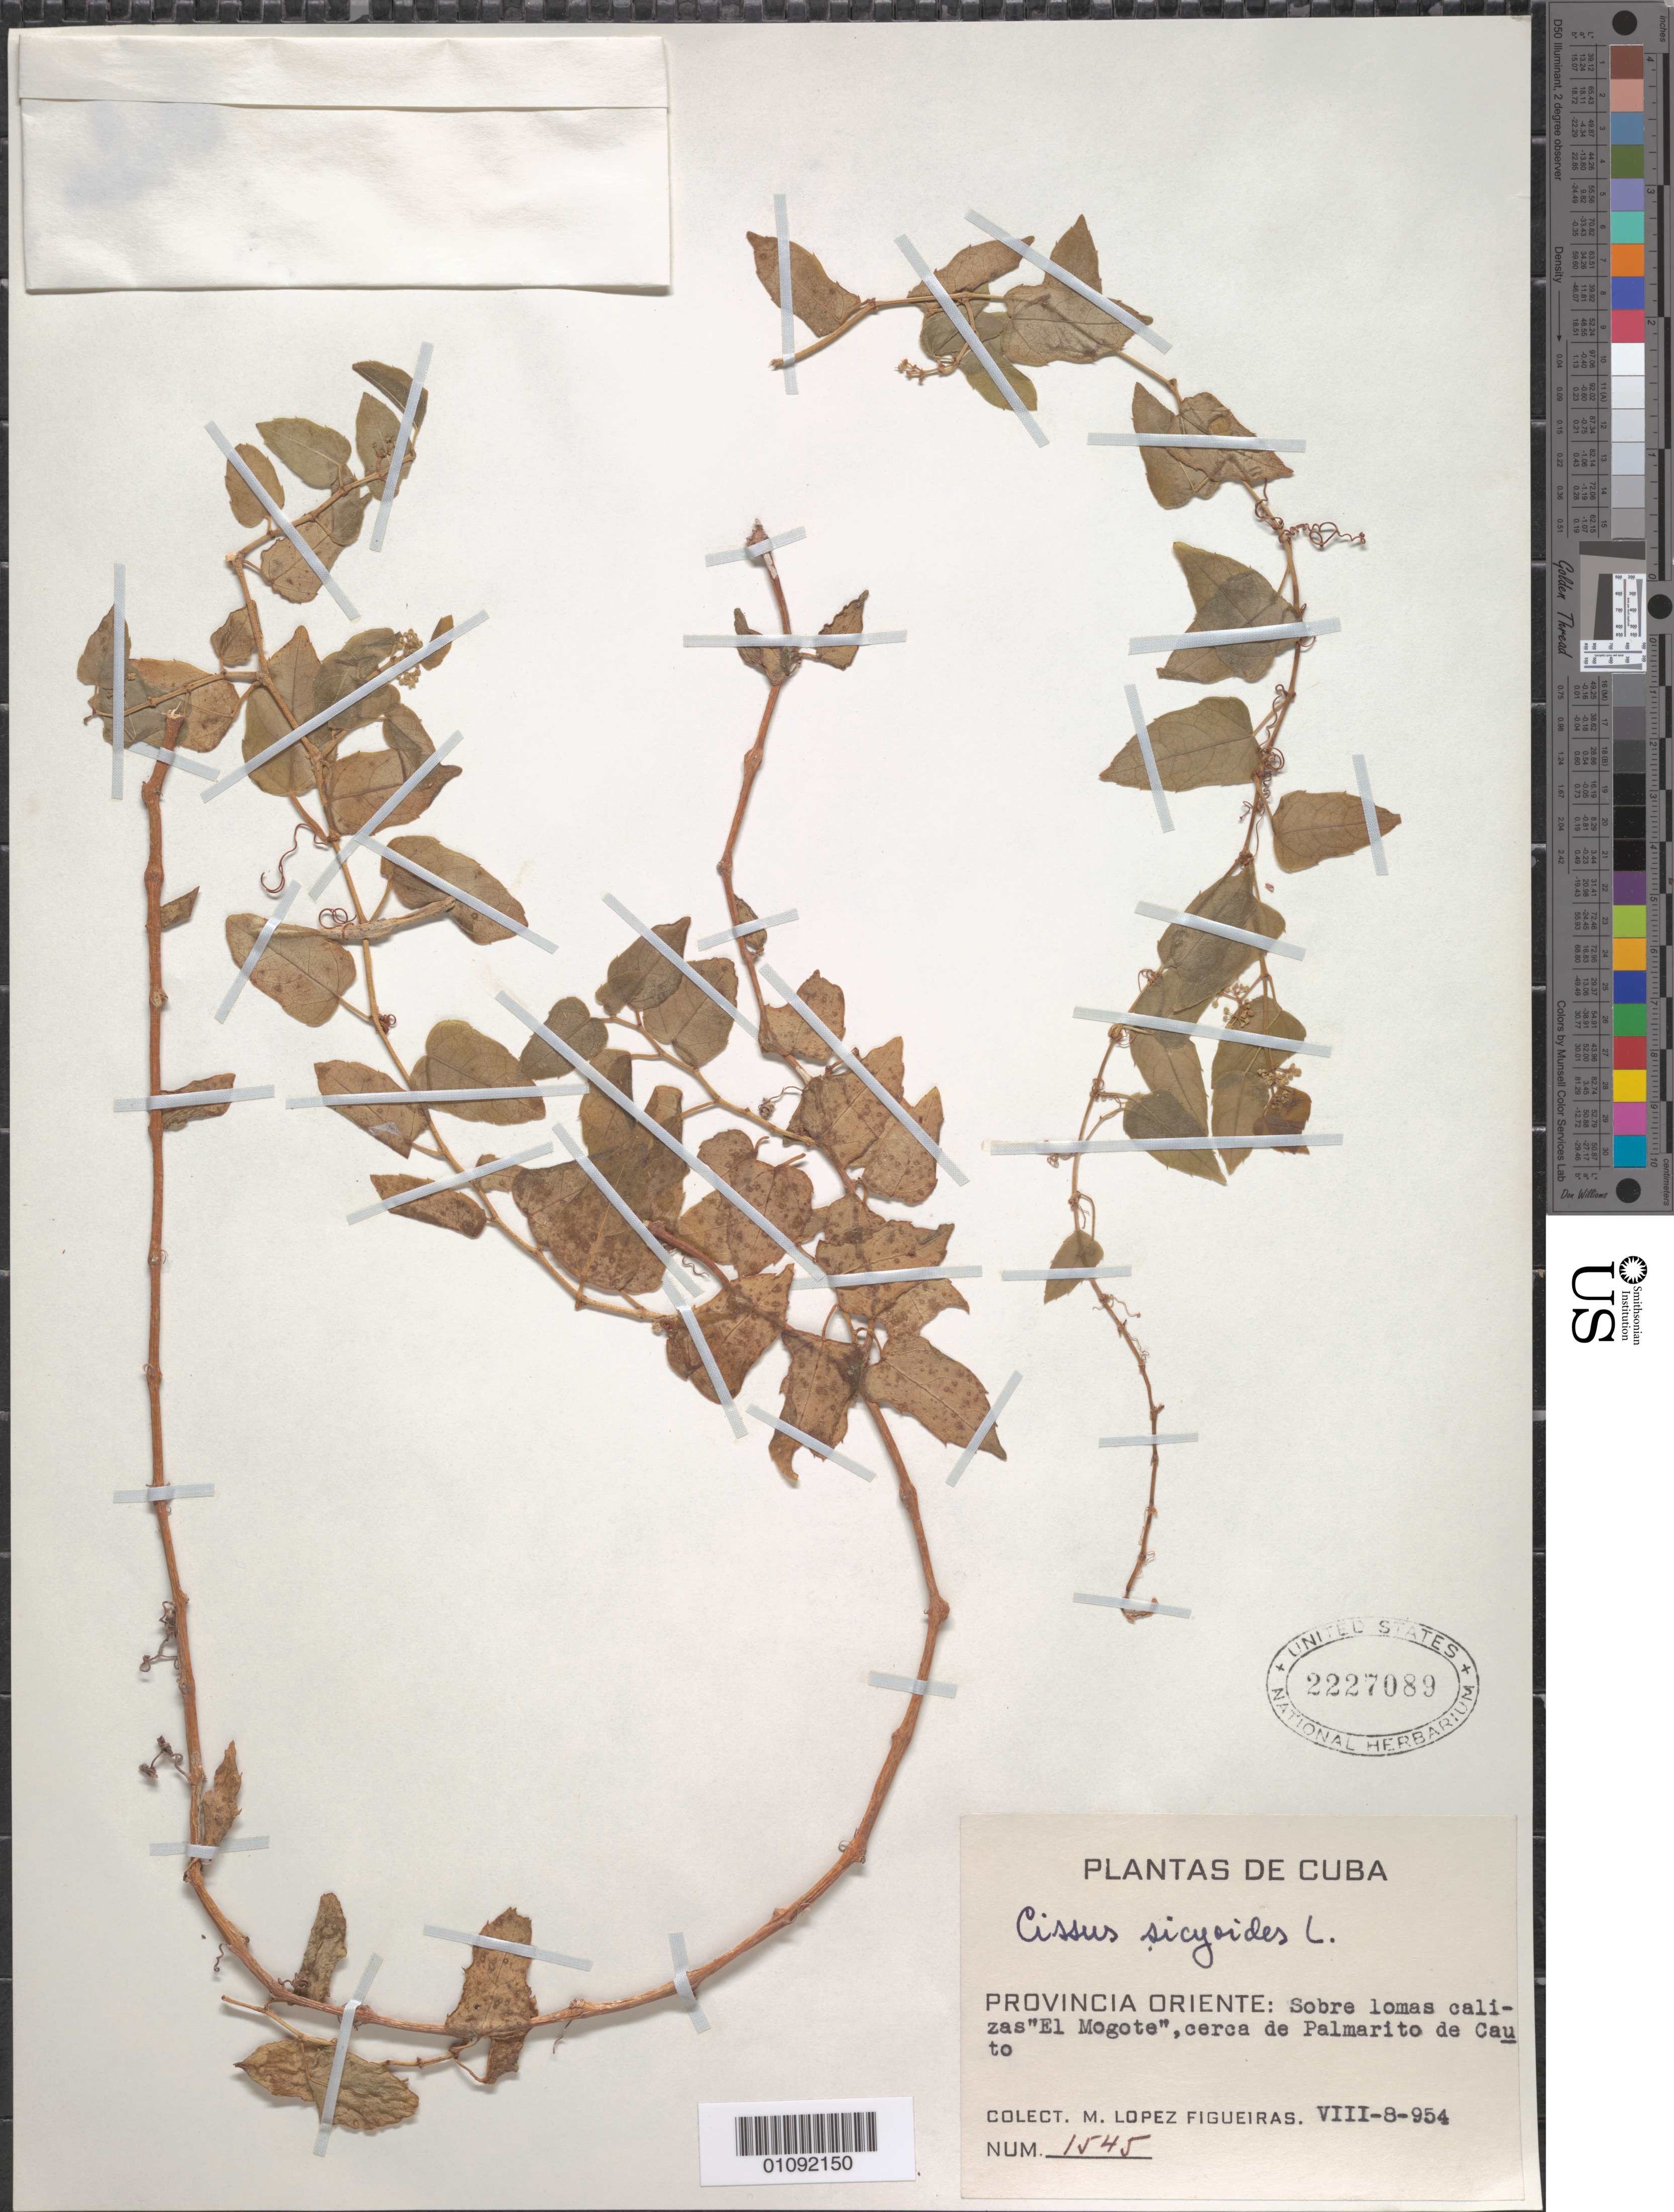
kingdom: Plantae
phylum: Tracheophyta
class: Magnoliopsida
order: Vitales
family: Vitaceae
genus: Cissus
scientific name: Cissus verticillata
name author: (L.) Nicolson & C.E. Jarvis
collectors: M. López Figueiras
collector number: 1545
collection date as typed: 08 Aug 1954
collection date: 1954-08-08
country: Cuba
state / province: Santiago de Cuba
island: Cuba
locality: Provincia Oriente: Sobre lomas calizas "El Mogote", cerca de Palmarito de Cauto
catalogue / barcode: US 2227089